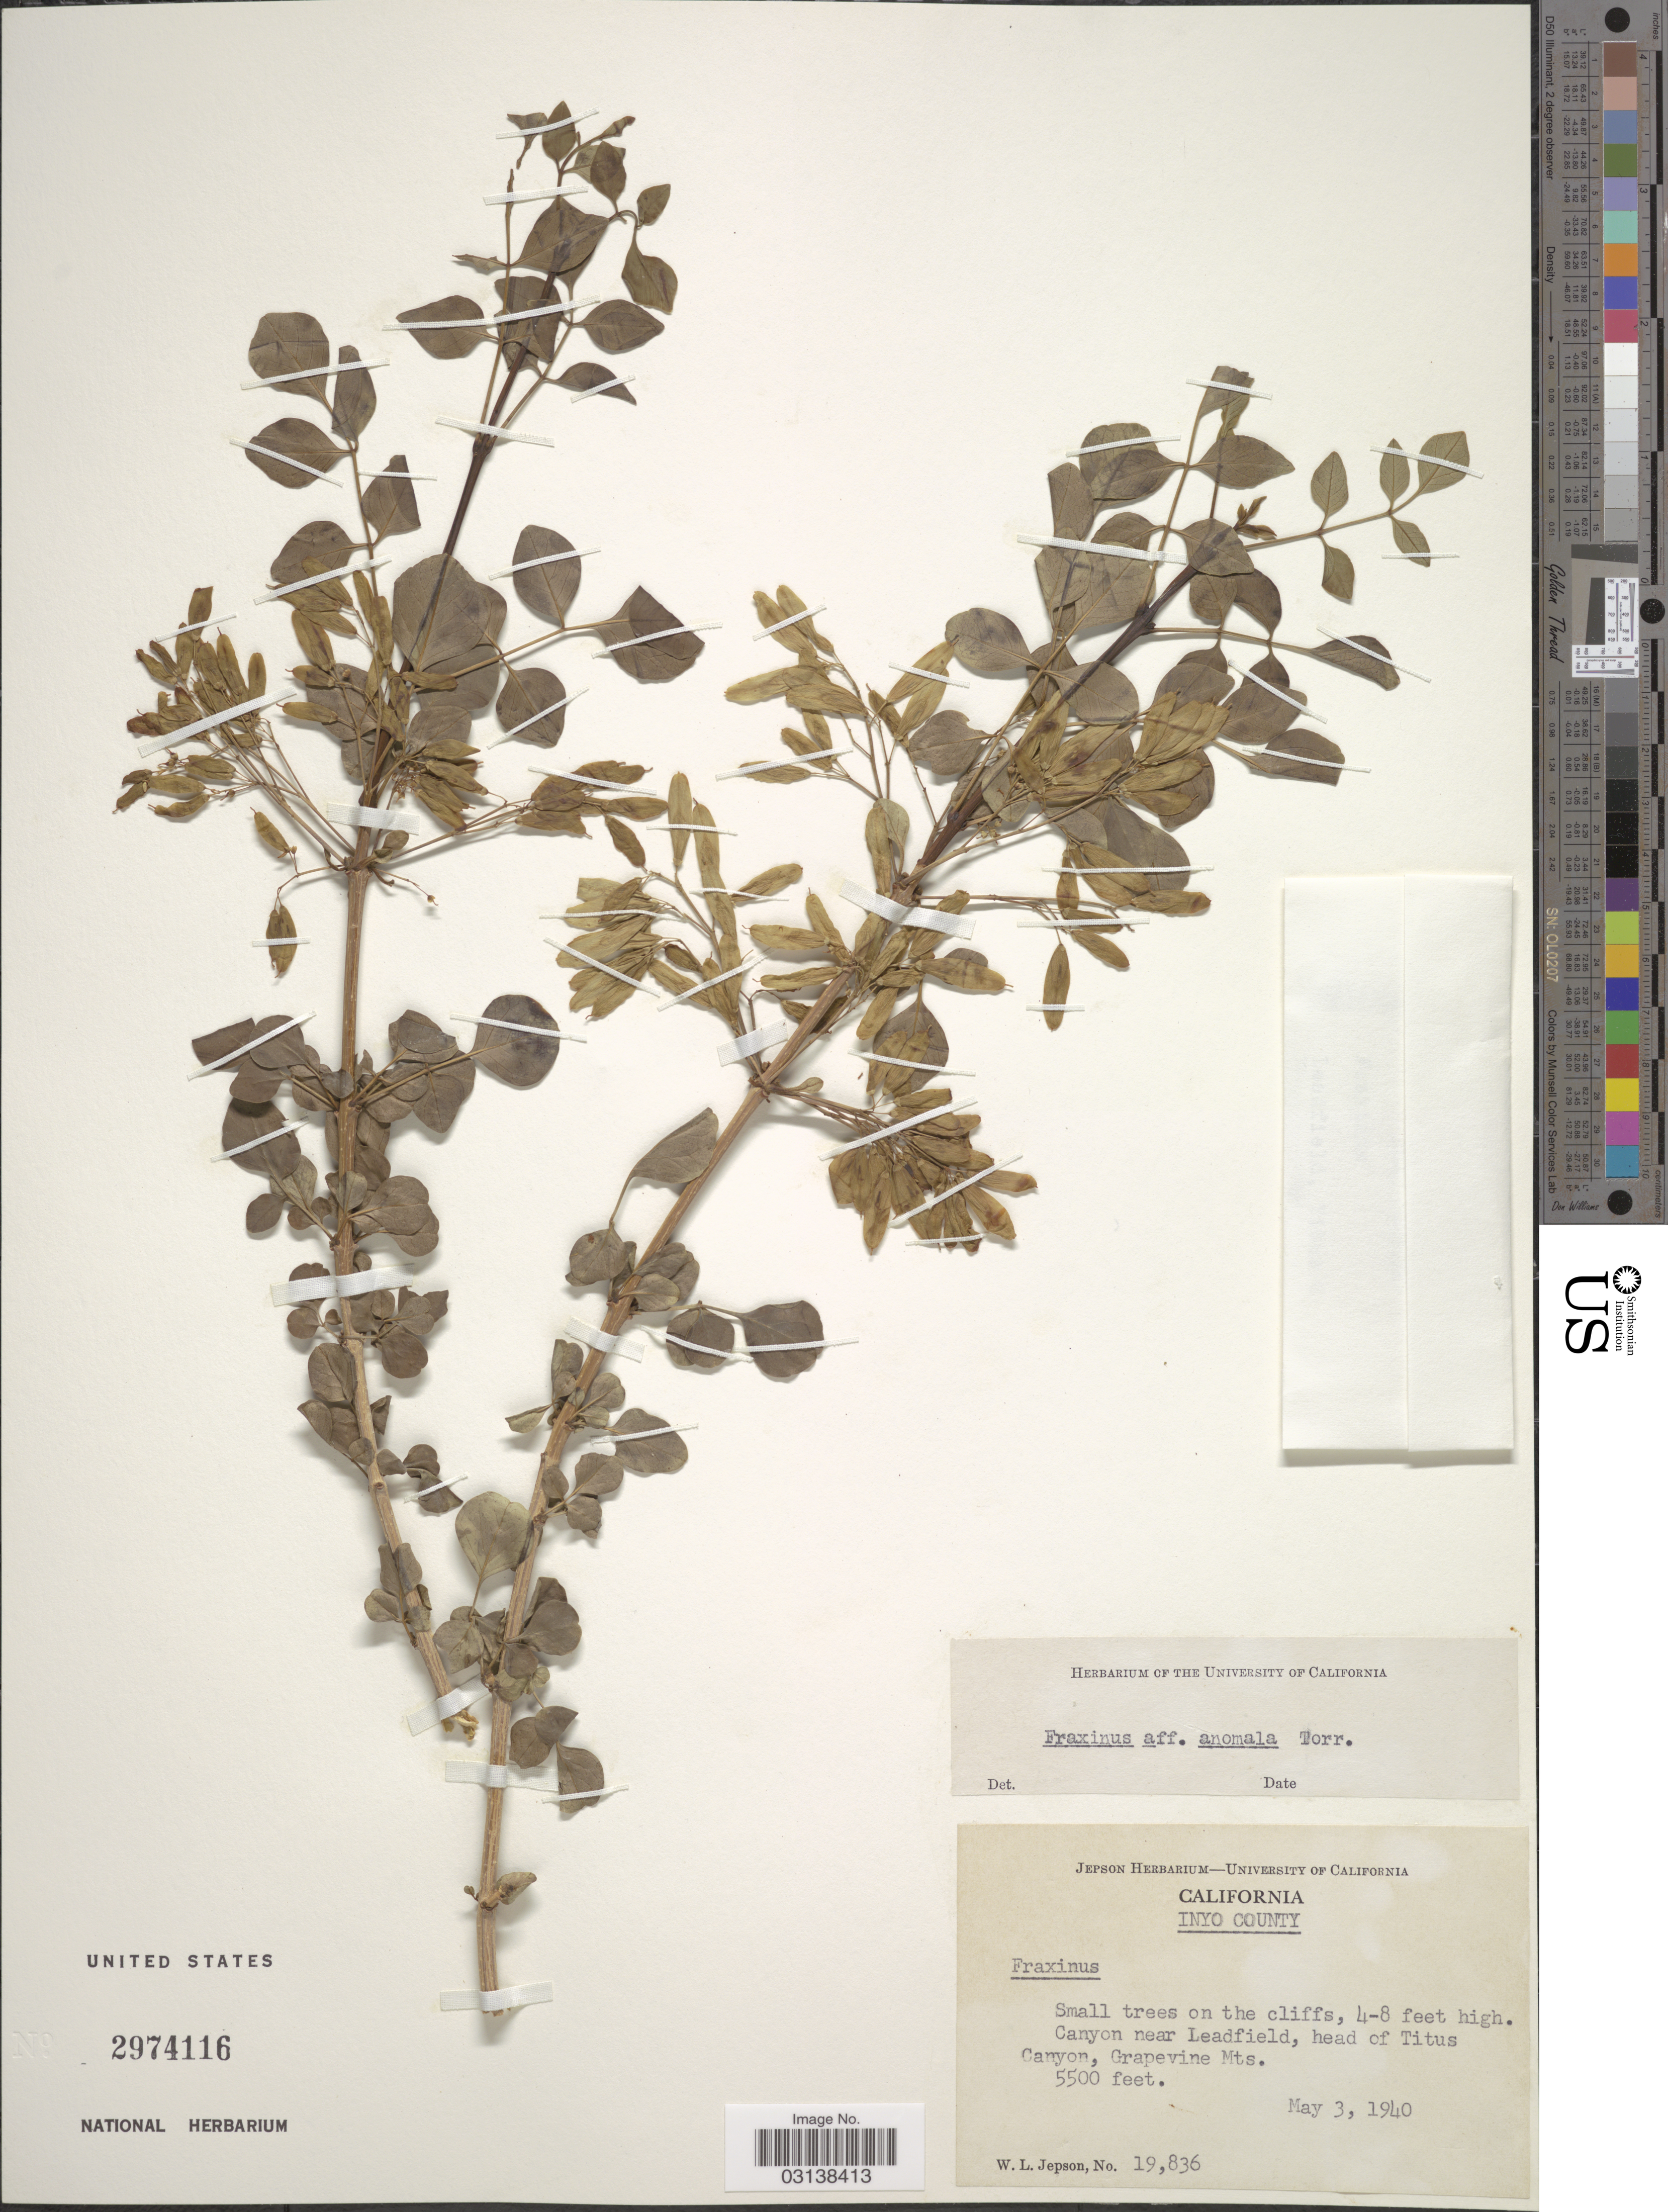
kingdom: Plantae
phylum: Tracheophyta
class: Magnoliopsida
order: Lamiales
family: Oleaceae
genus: Fraxinus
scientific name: Fraxinus anomala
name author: Torr. ex S. Watson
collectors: W. L. Jepson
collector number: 19836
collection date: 1940-05-03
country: United States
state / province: California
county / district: Inyo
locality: Inyo County, Canyon near Leadfield, head of Titus Canyon, Grapevine Mts.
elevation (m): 1676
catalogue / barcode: US 2974116